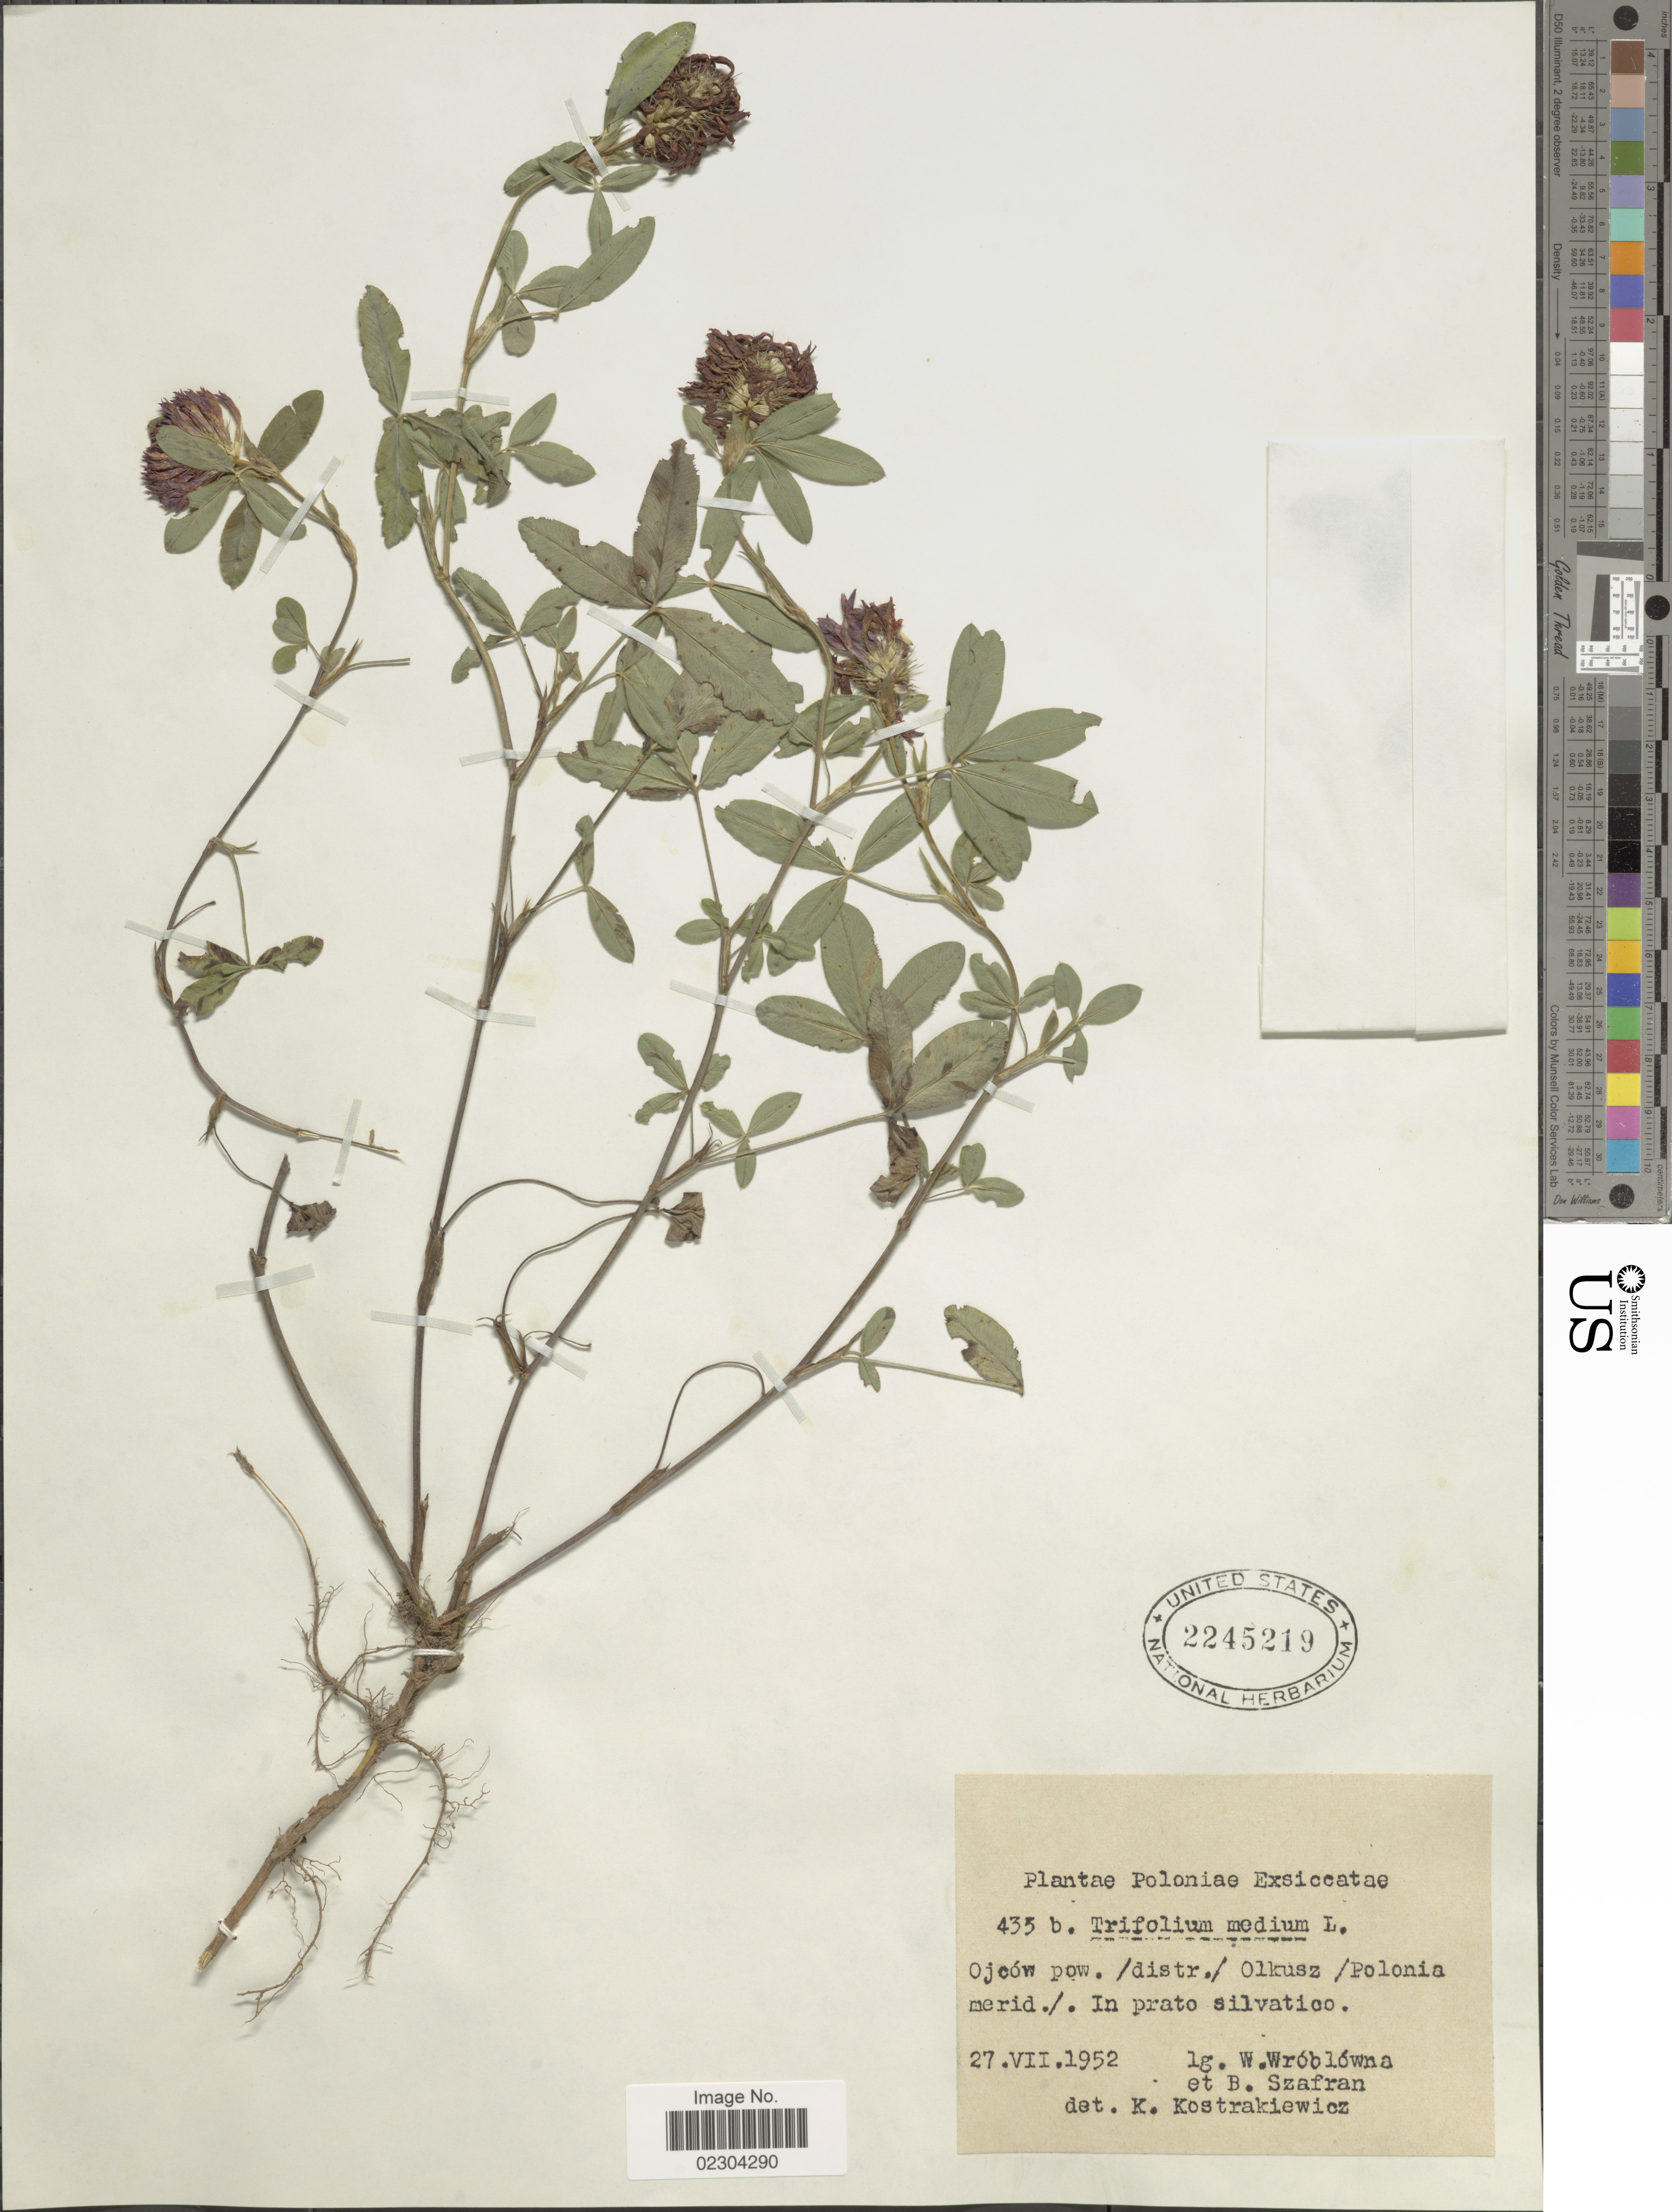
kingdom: Plantae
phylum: Tracheophyta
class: Magnoliopsida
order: Fabales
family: Fabaceae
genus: Trifolium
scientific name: Trifolium medium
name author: L.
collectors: W. Wróblówna & B. Szafran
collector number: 433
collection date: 1952-07-27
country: Poland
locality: Ojcow pow/ distr. / Olkusz/ Polonia merid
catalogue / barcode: US 2245219